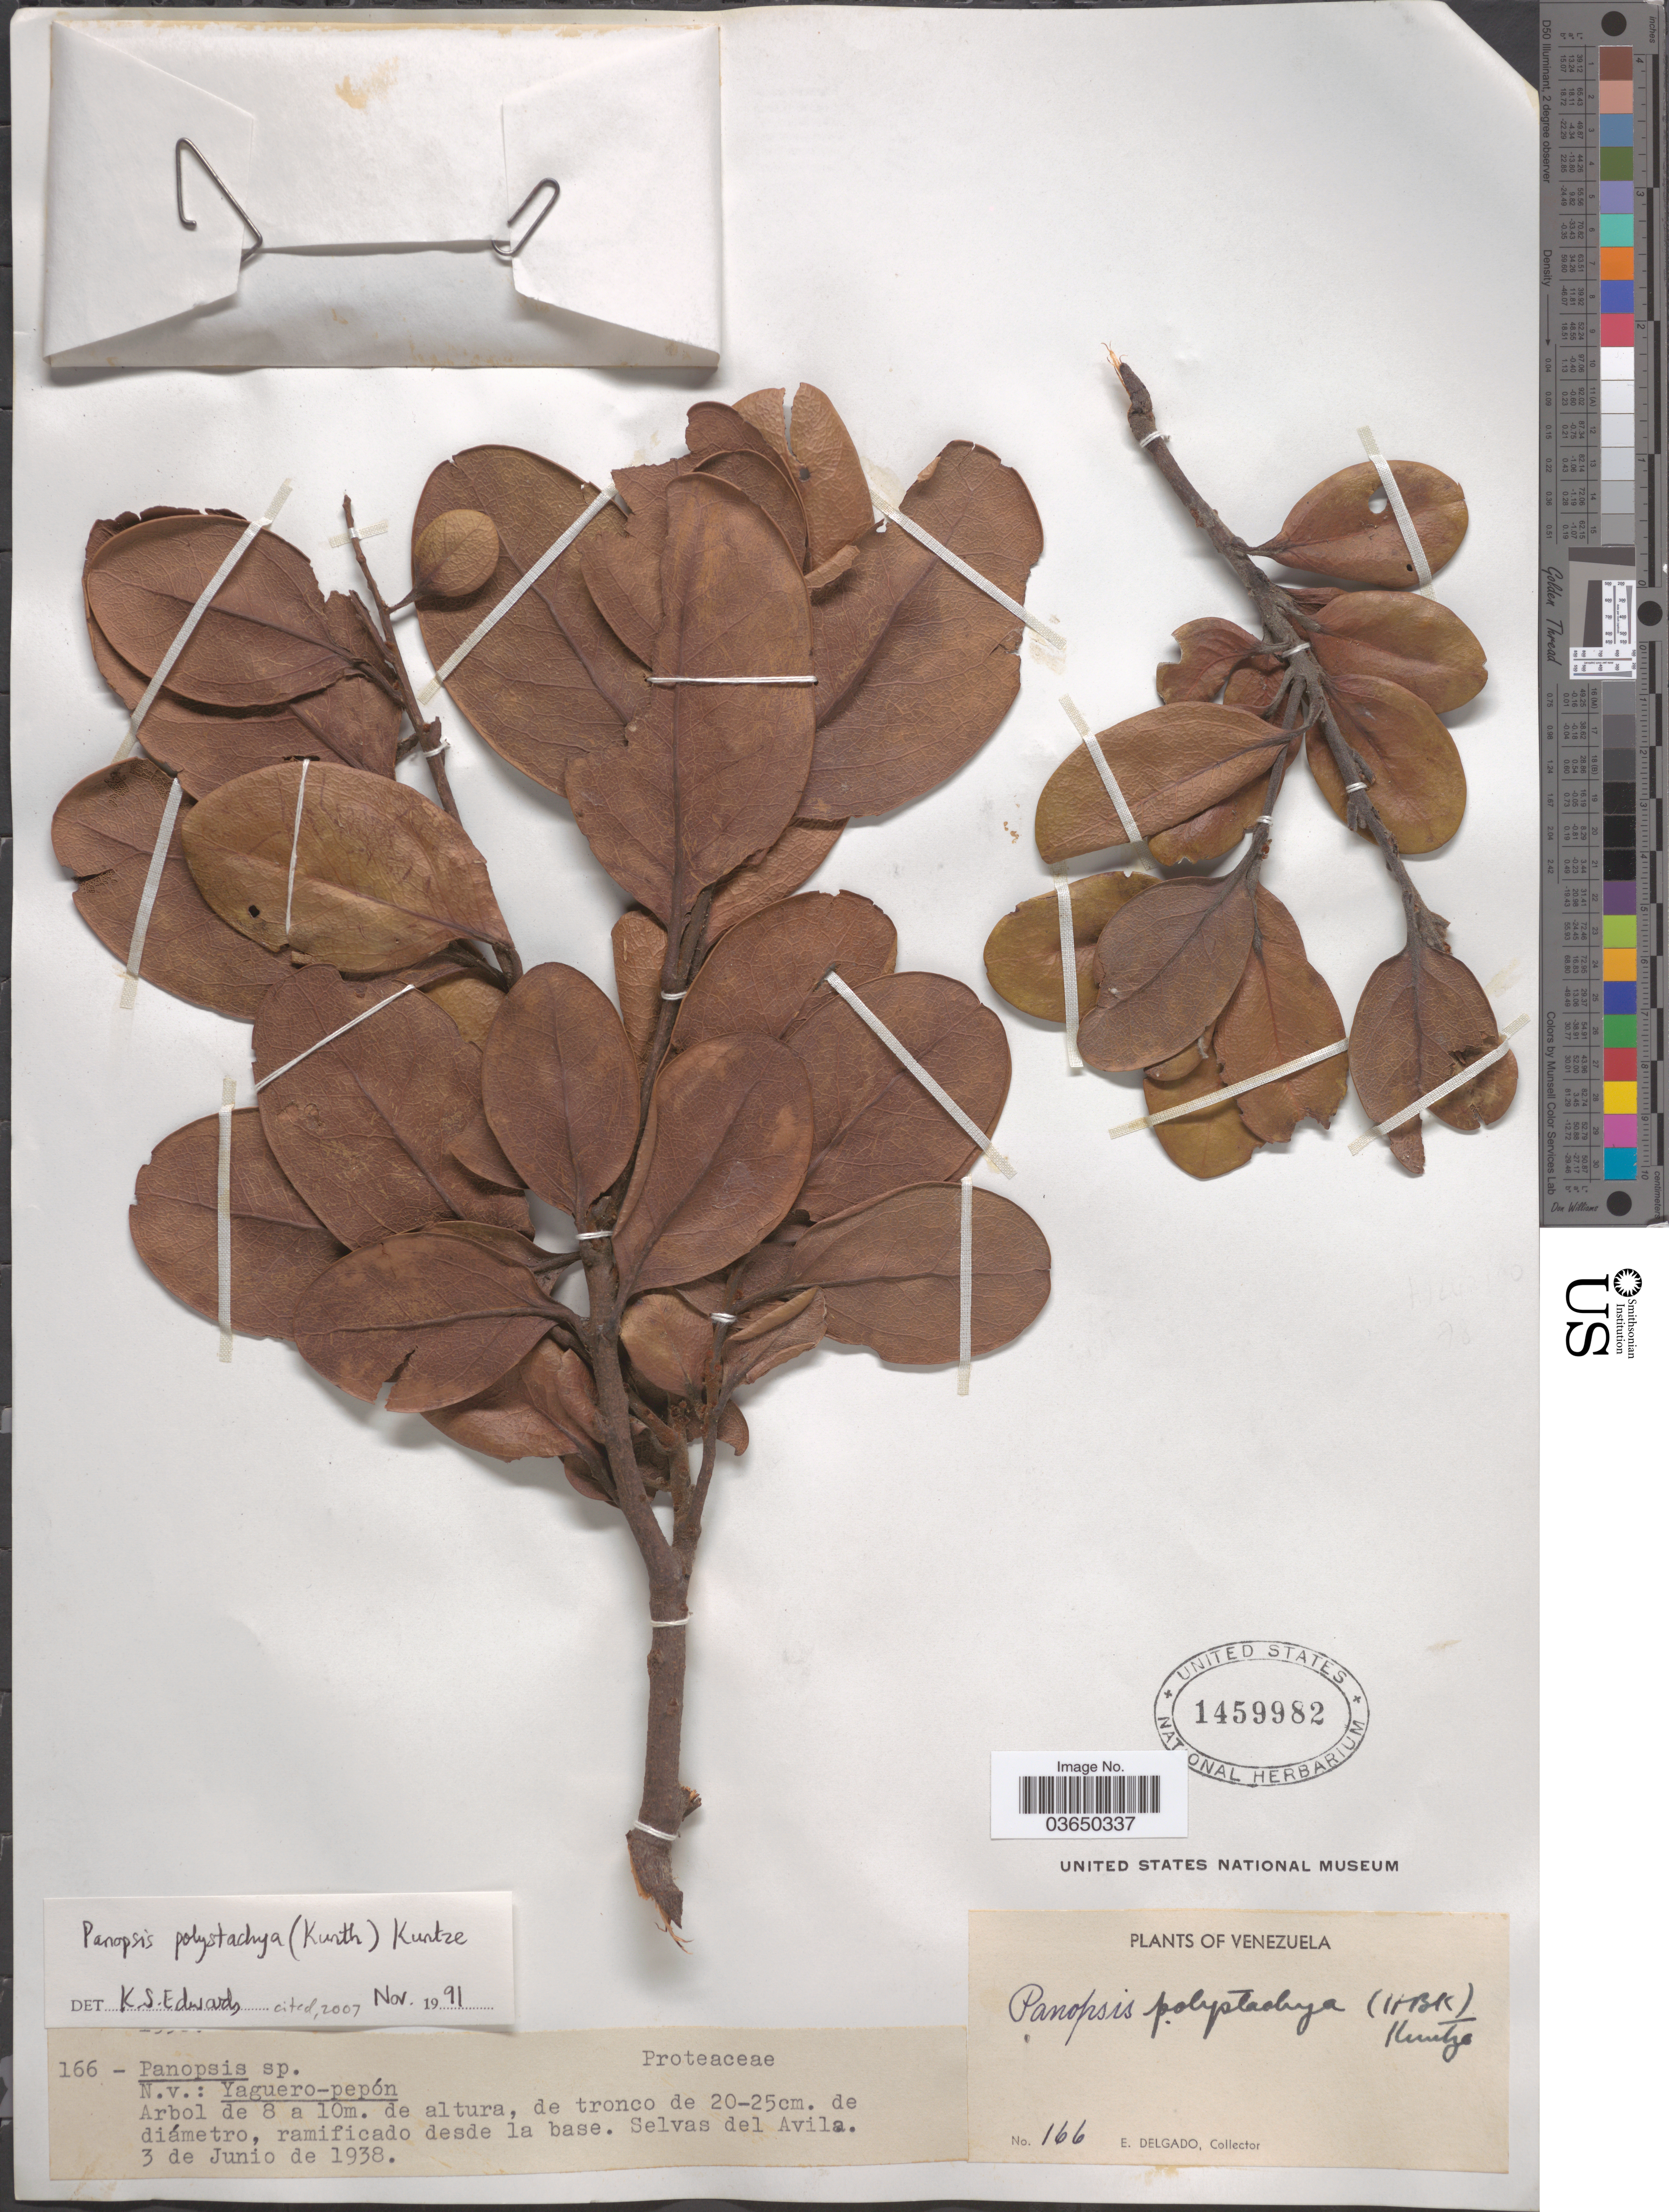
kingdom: Plantae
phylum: Tracheophyta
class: Magnoliopsida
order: Proteales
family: Proteaceae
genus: Panopsis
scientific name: Panopsis polystachya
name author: (Kunth) Kuntze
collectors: E. Delgado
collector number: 166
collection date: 1938-06-03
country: Venezuela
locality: Selvas del Avila.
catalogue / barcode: US 1459982